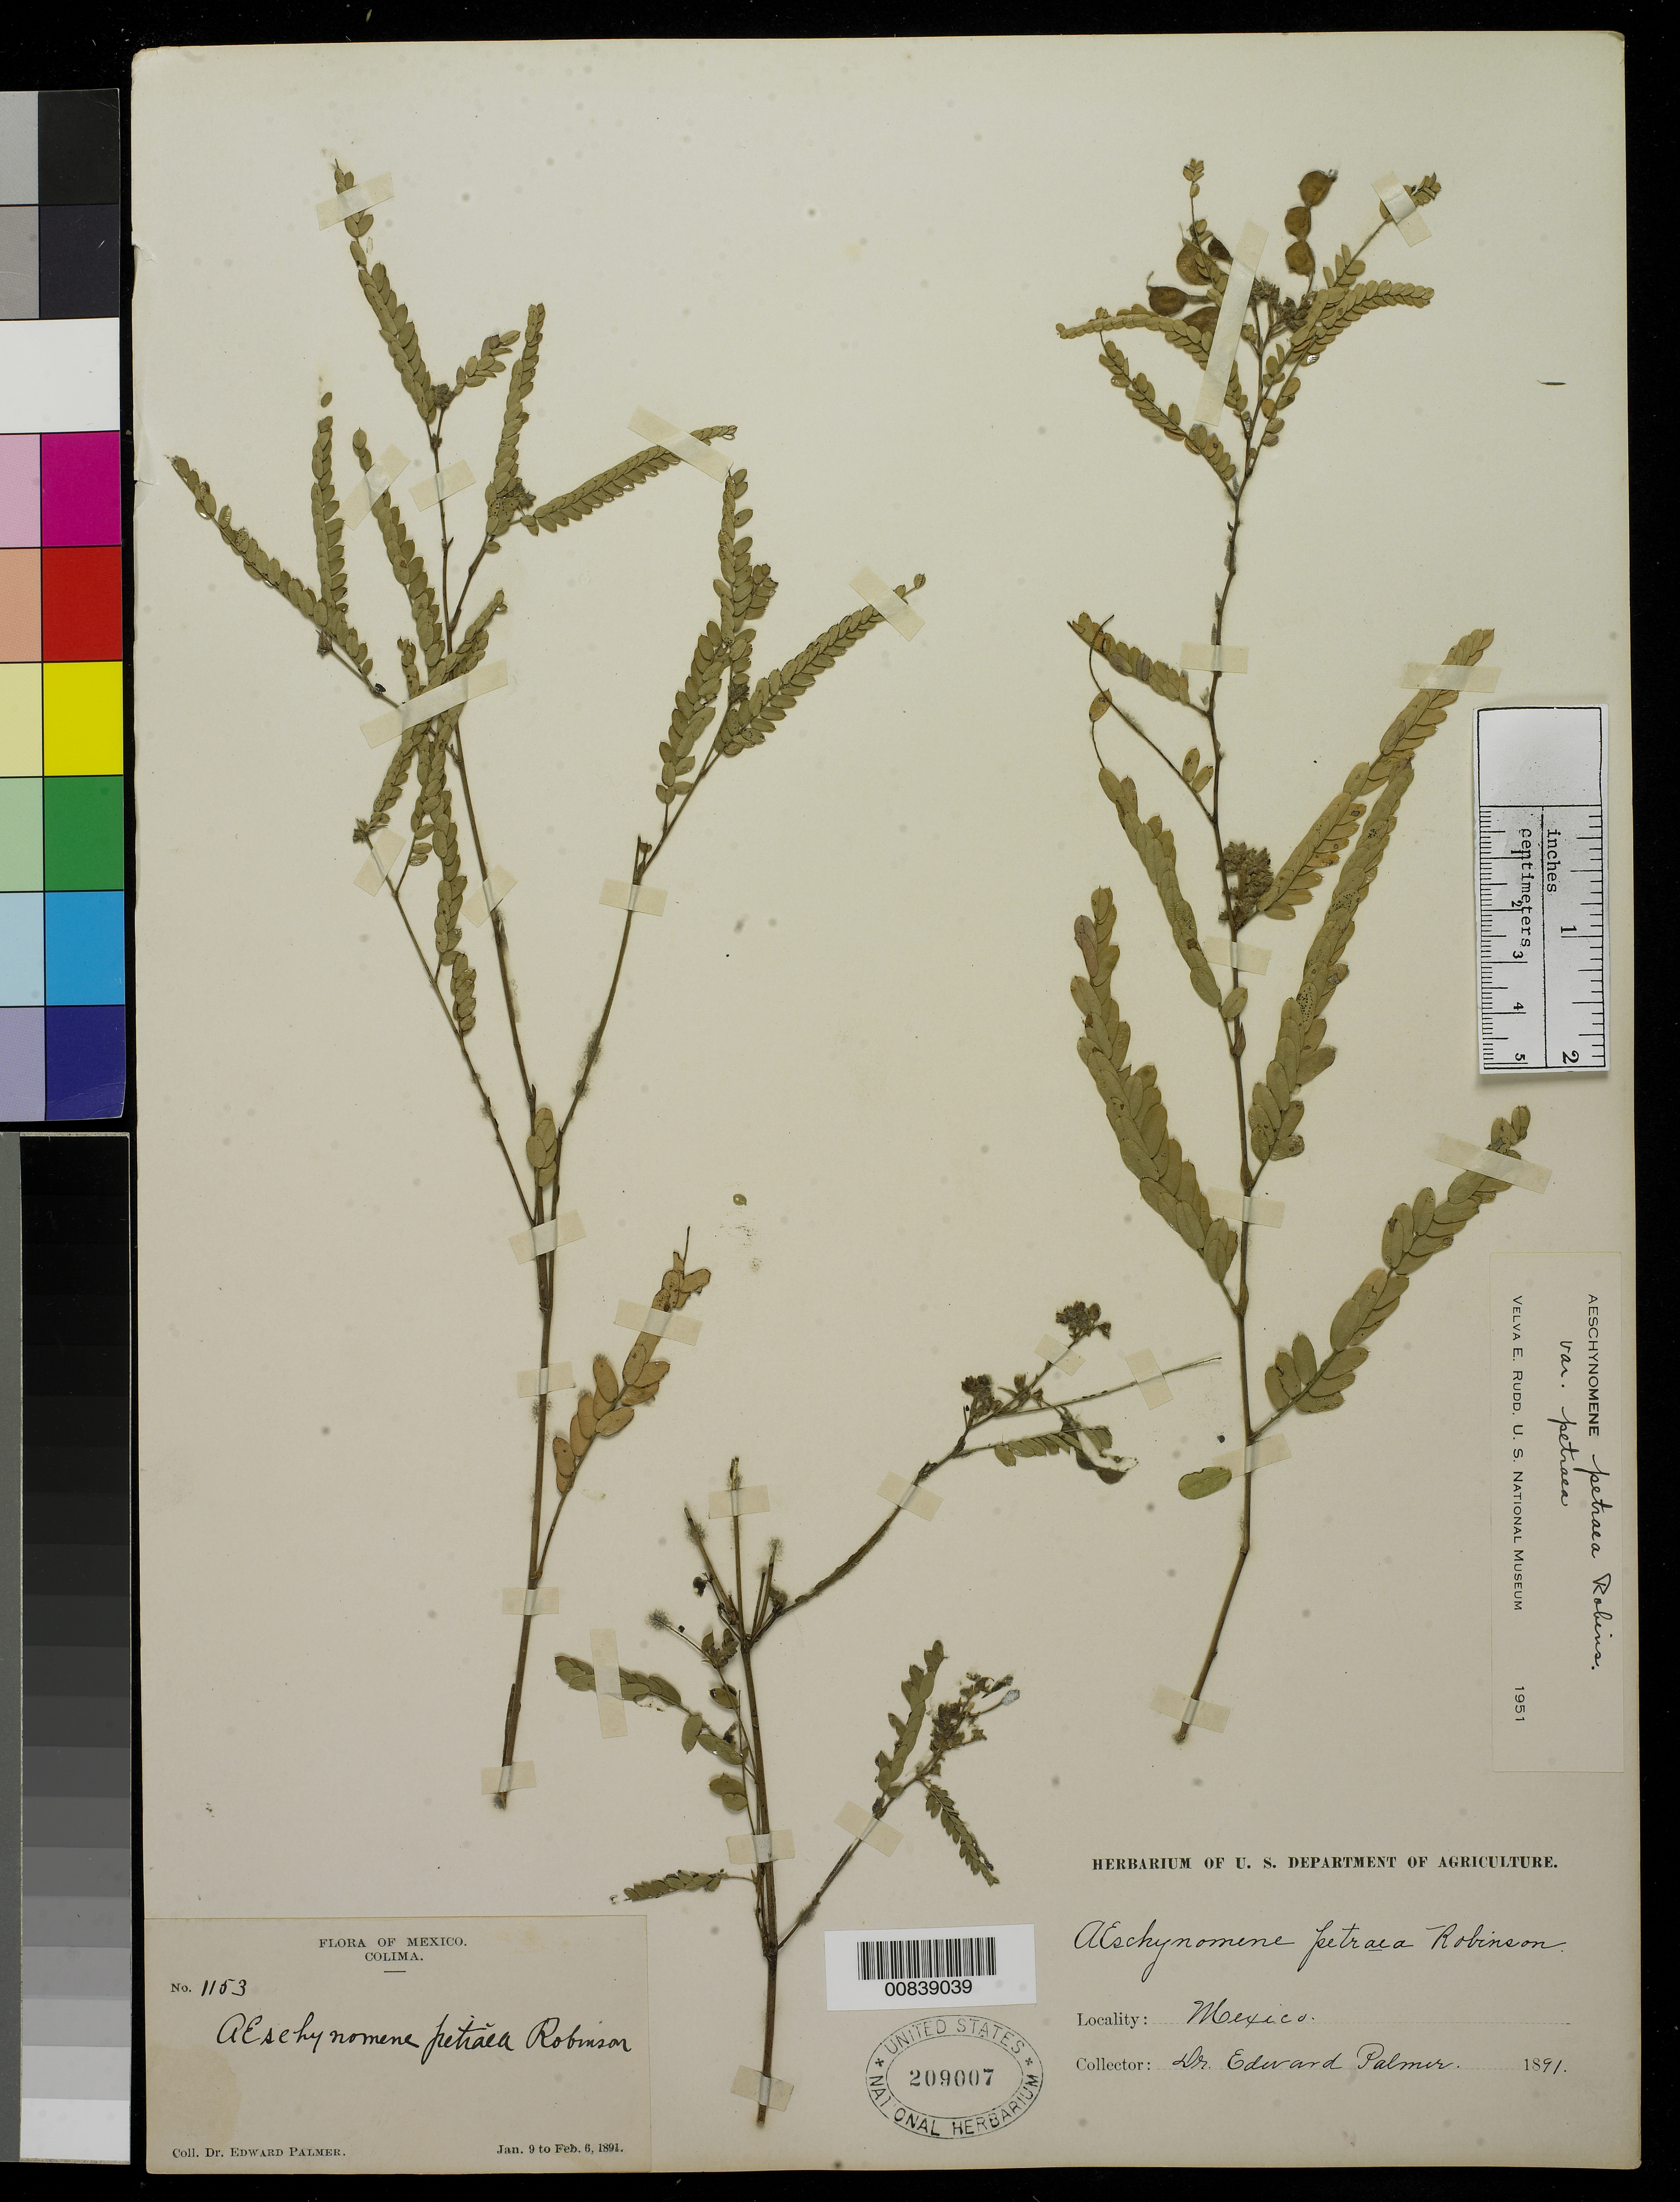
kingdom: Plantae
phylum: Tracheophyta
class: Magnoliopsida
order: Fabales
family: Fabaceae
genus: Aeschynomene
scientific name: Aeschynomene petraea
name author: B.L. Rob.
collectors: E. Palmer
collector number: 1153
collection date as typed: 09 Jan 1891 to 06 Feb 1891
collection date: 1891-01-09/1891-02-06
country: Mexico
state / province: Colima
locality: Colima.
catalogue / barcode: US 209007